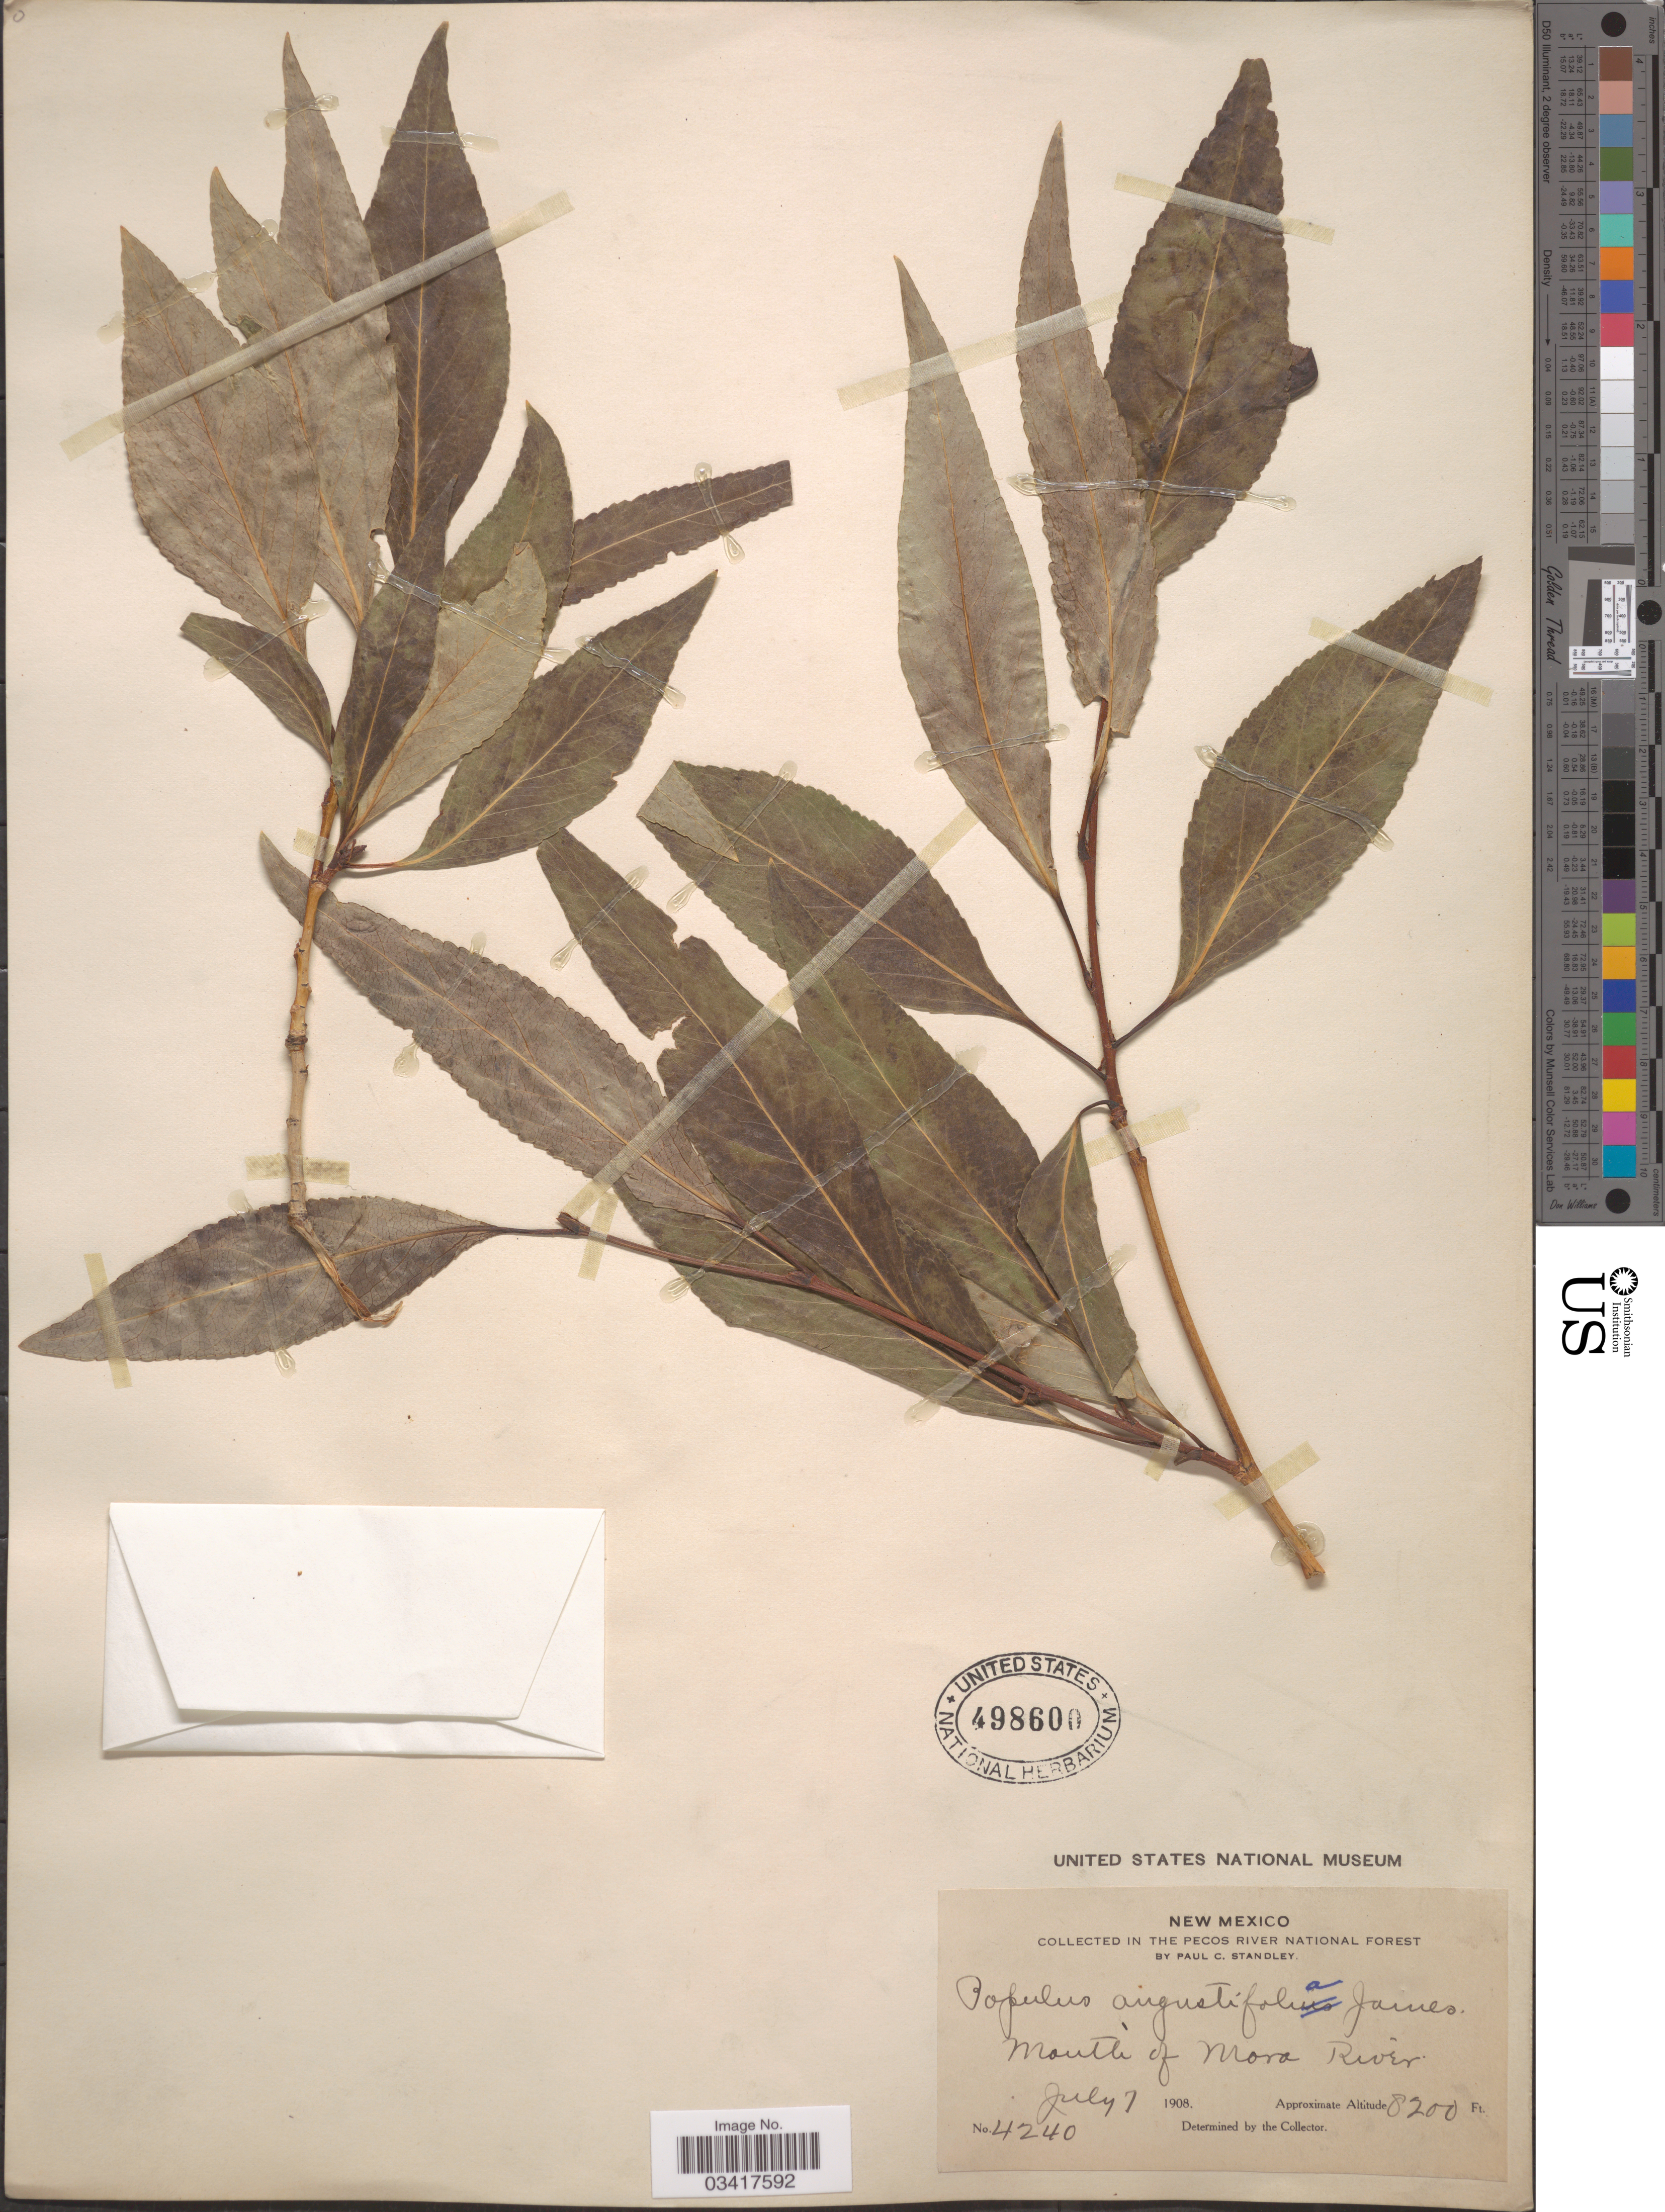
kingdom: Plantae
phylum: Tracheophyta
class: Magnoliopsida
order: Malpighiales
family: Salicaceae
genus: Populus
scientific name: Populus angustifolia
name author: E. James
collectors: P. C. Standley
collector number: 4240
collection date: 1908-07-07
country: United States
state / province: New Mexico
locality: In the Pecos River National Forest. Mouth of Mora River.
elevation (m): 2499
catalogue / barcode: US 498600